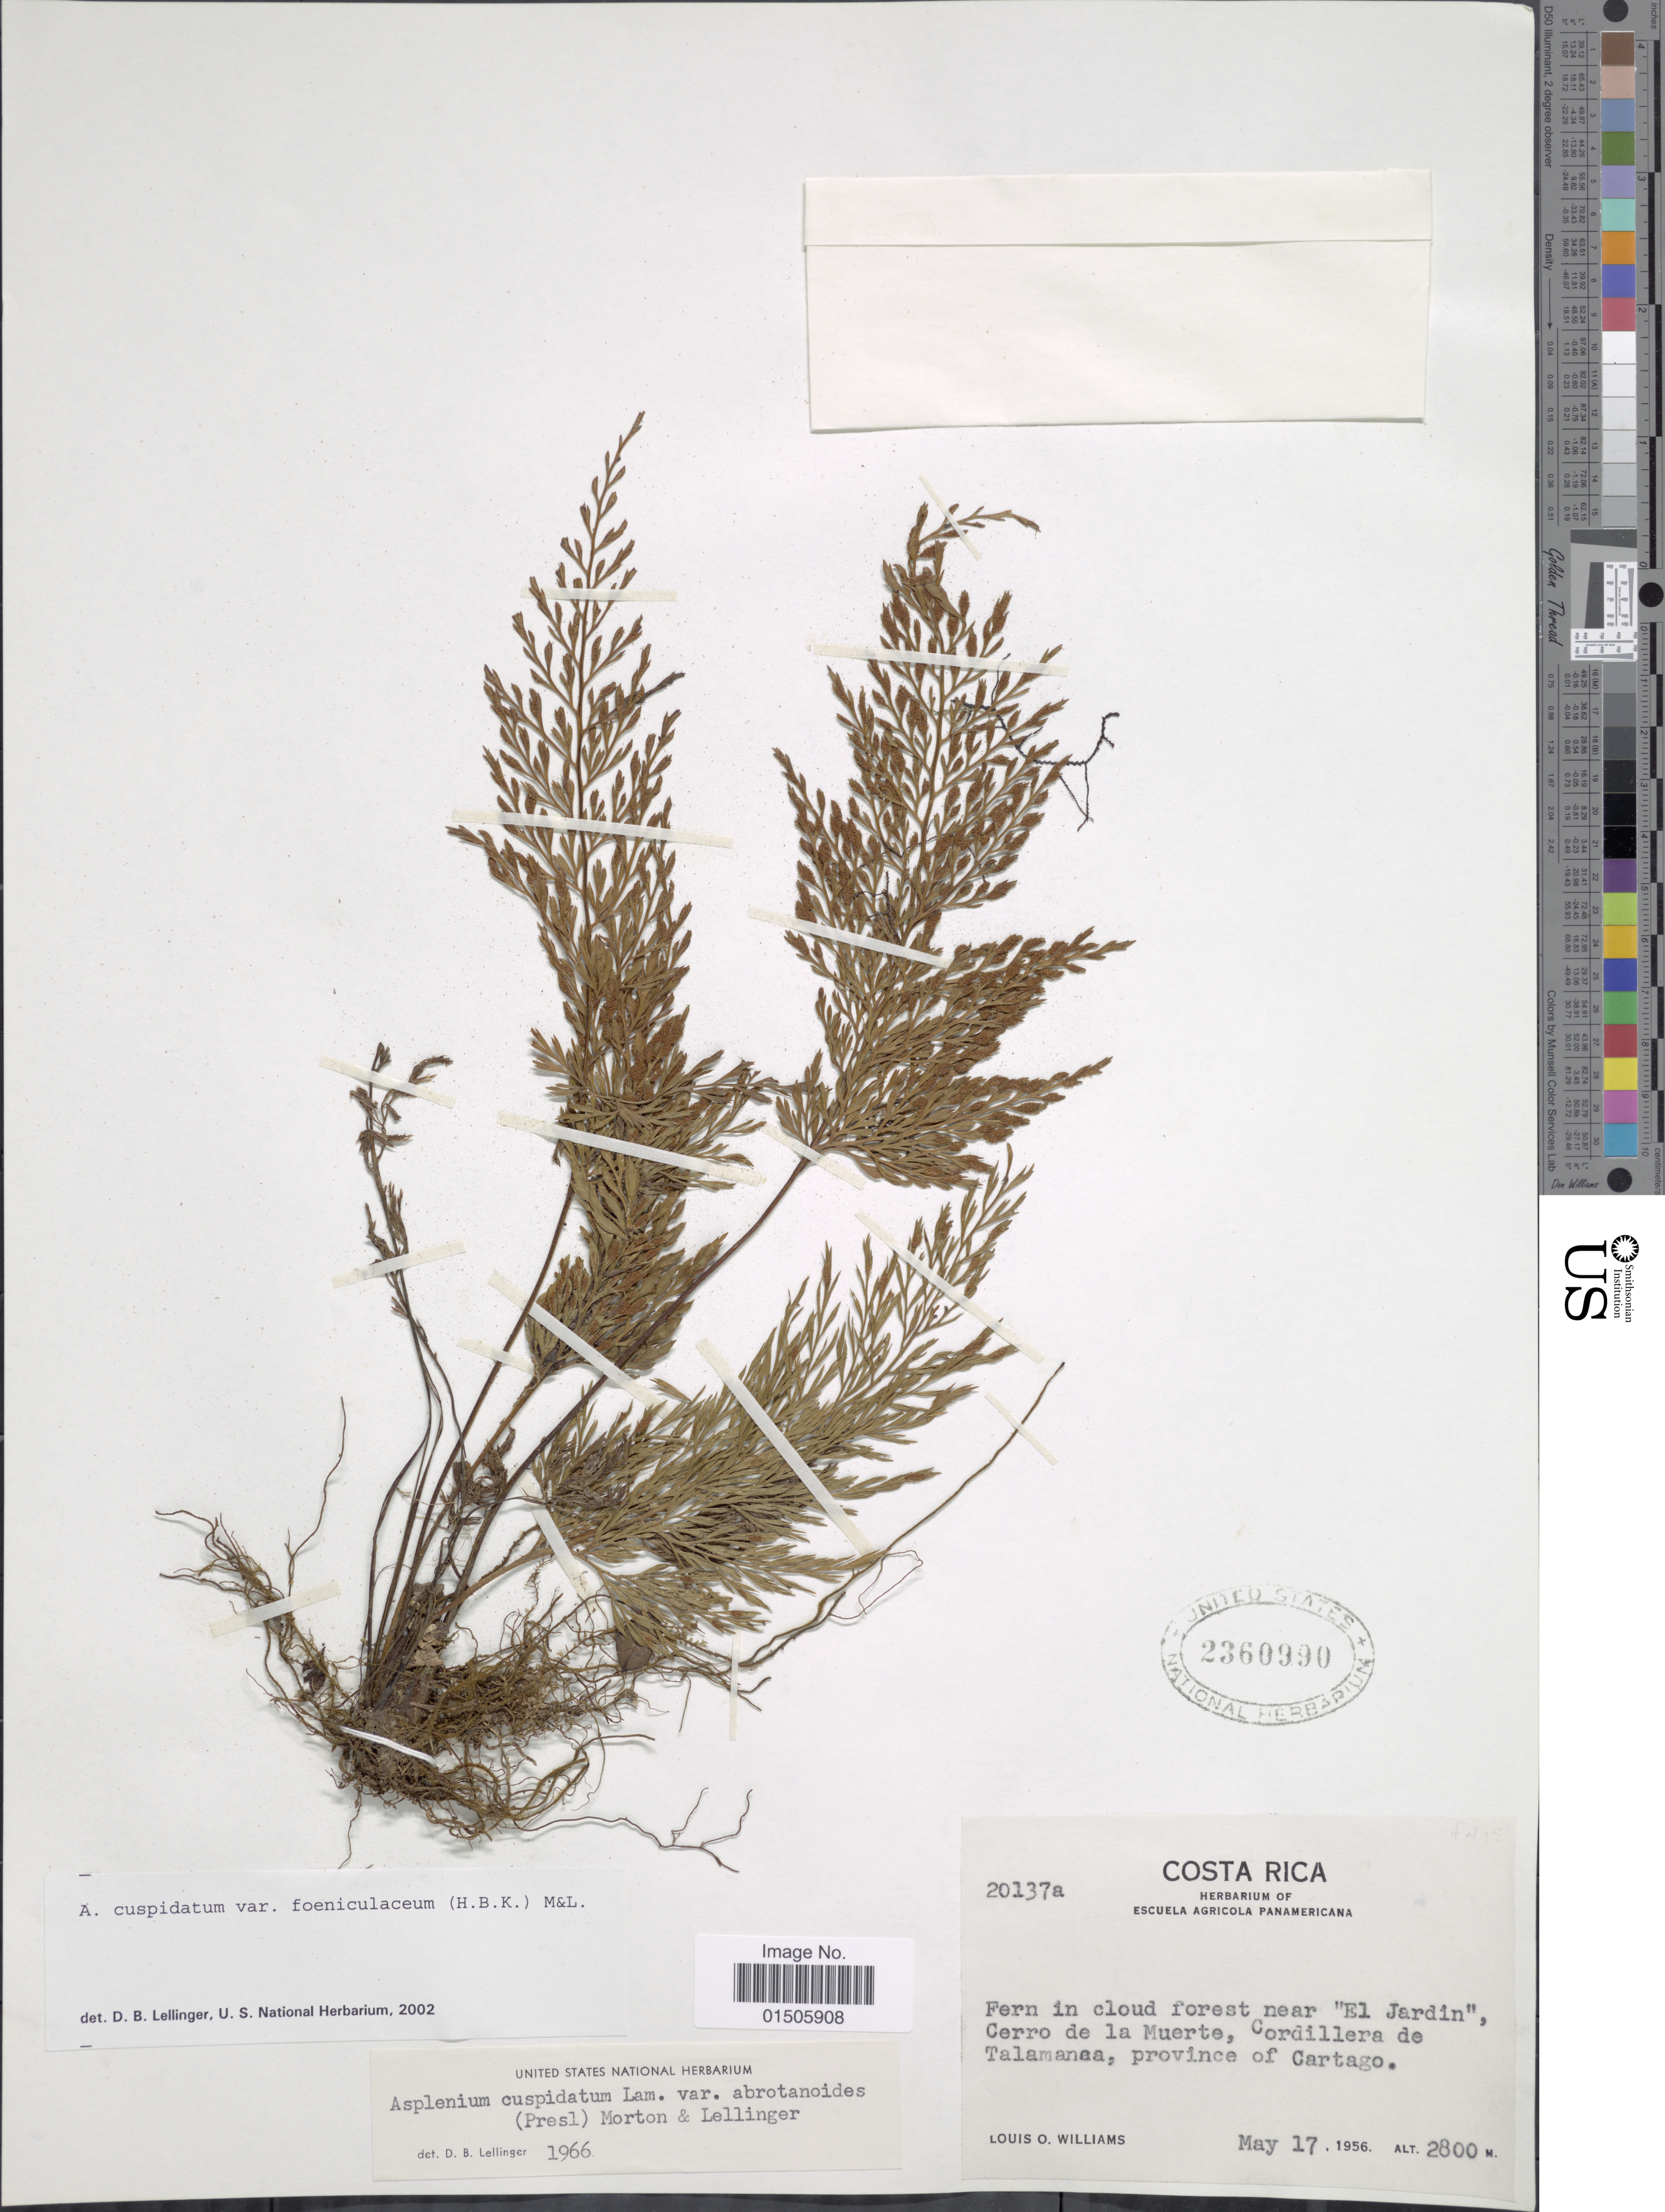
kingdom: Plantae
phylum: Tracheophyta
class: Polypodiopsida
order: Polypodiales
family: Aspleniaceae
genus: Asplenium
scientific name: Asplenium cuspidatum var. foeniculaceum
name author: (Kunth) C.V. Morton & Lellinger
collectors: L. O. Williams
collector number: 20137a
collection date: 1956-05-17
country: Costa Rica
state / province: Cartago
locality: Fern in cloud forest near " El Jardin", Cerro de la Muerte, Cordillera de Talamanca. Province of Cartago.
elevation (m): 2800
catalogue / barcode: US 2360990